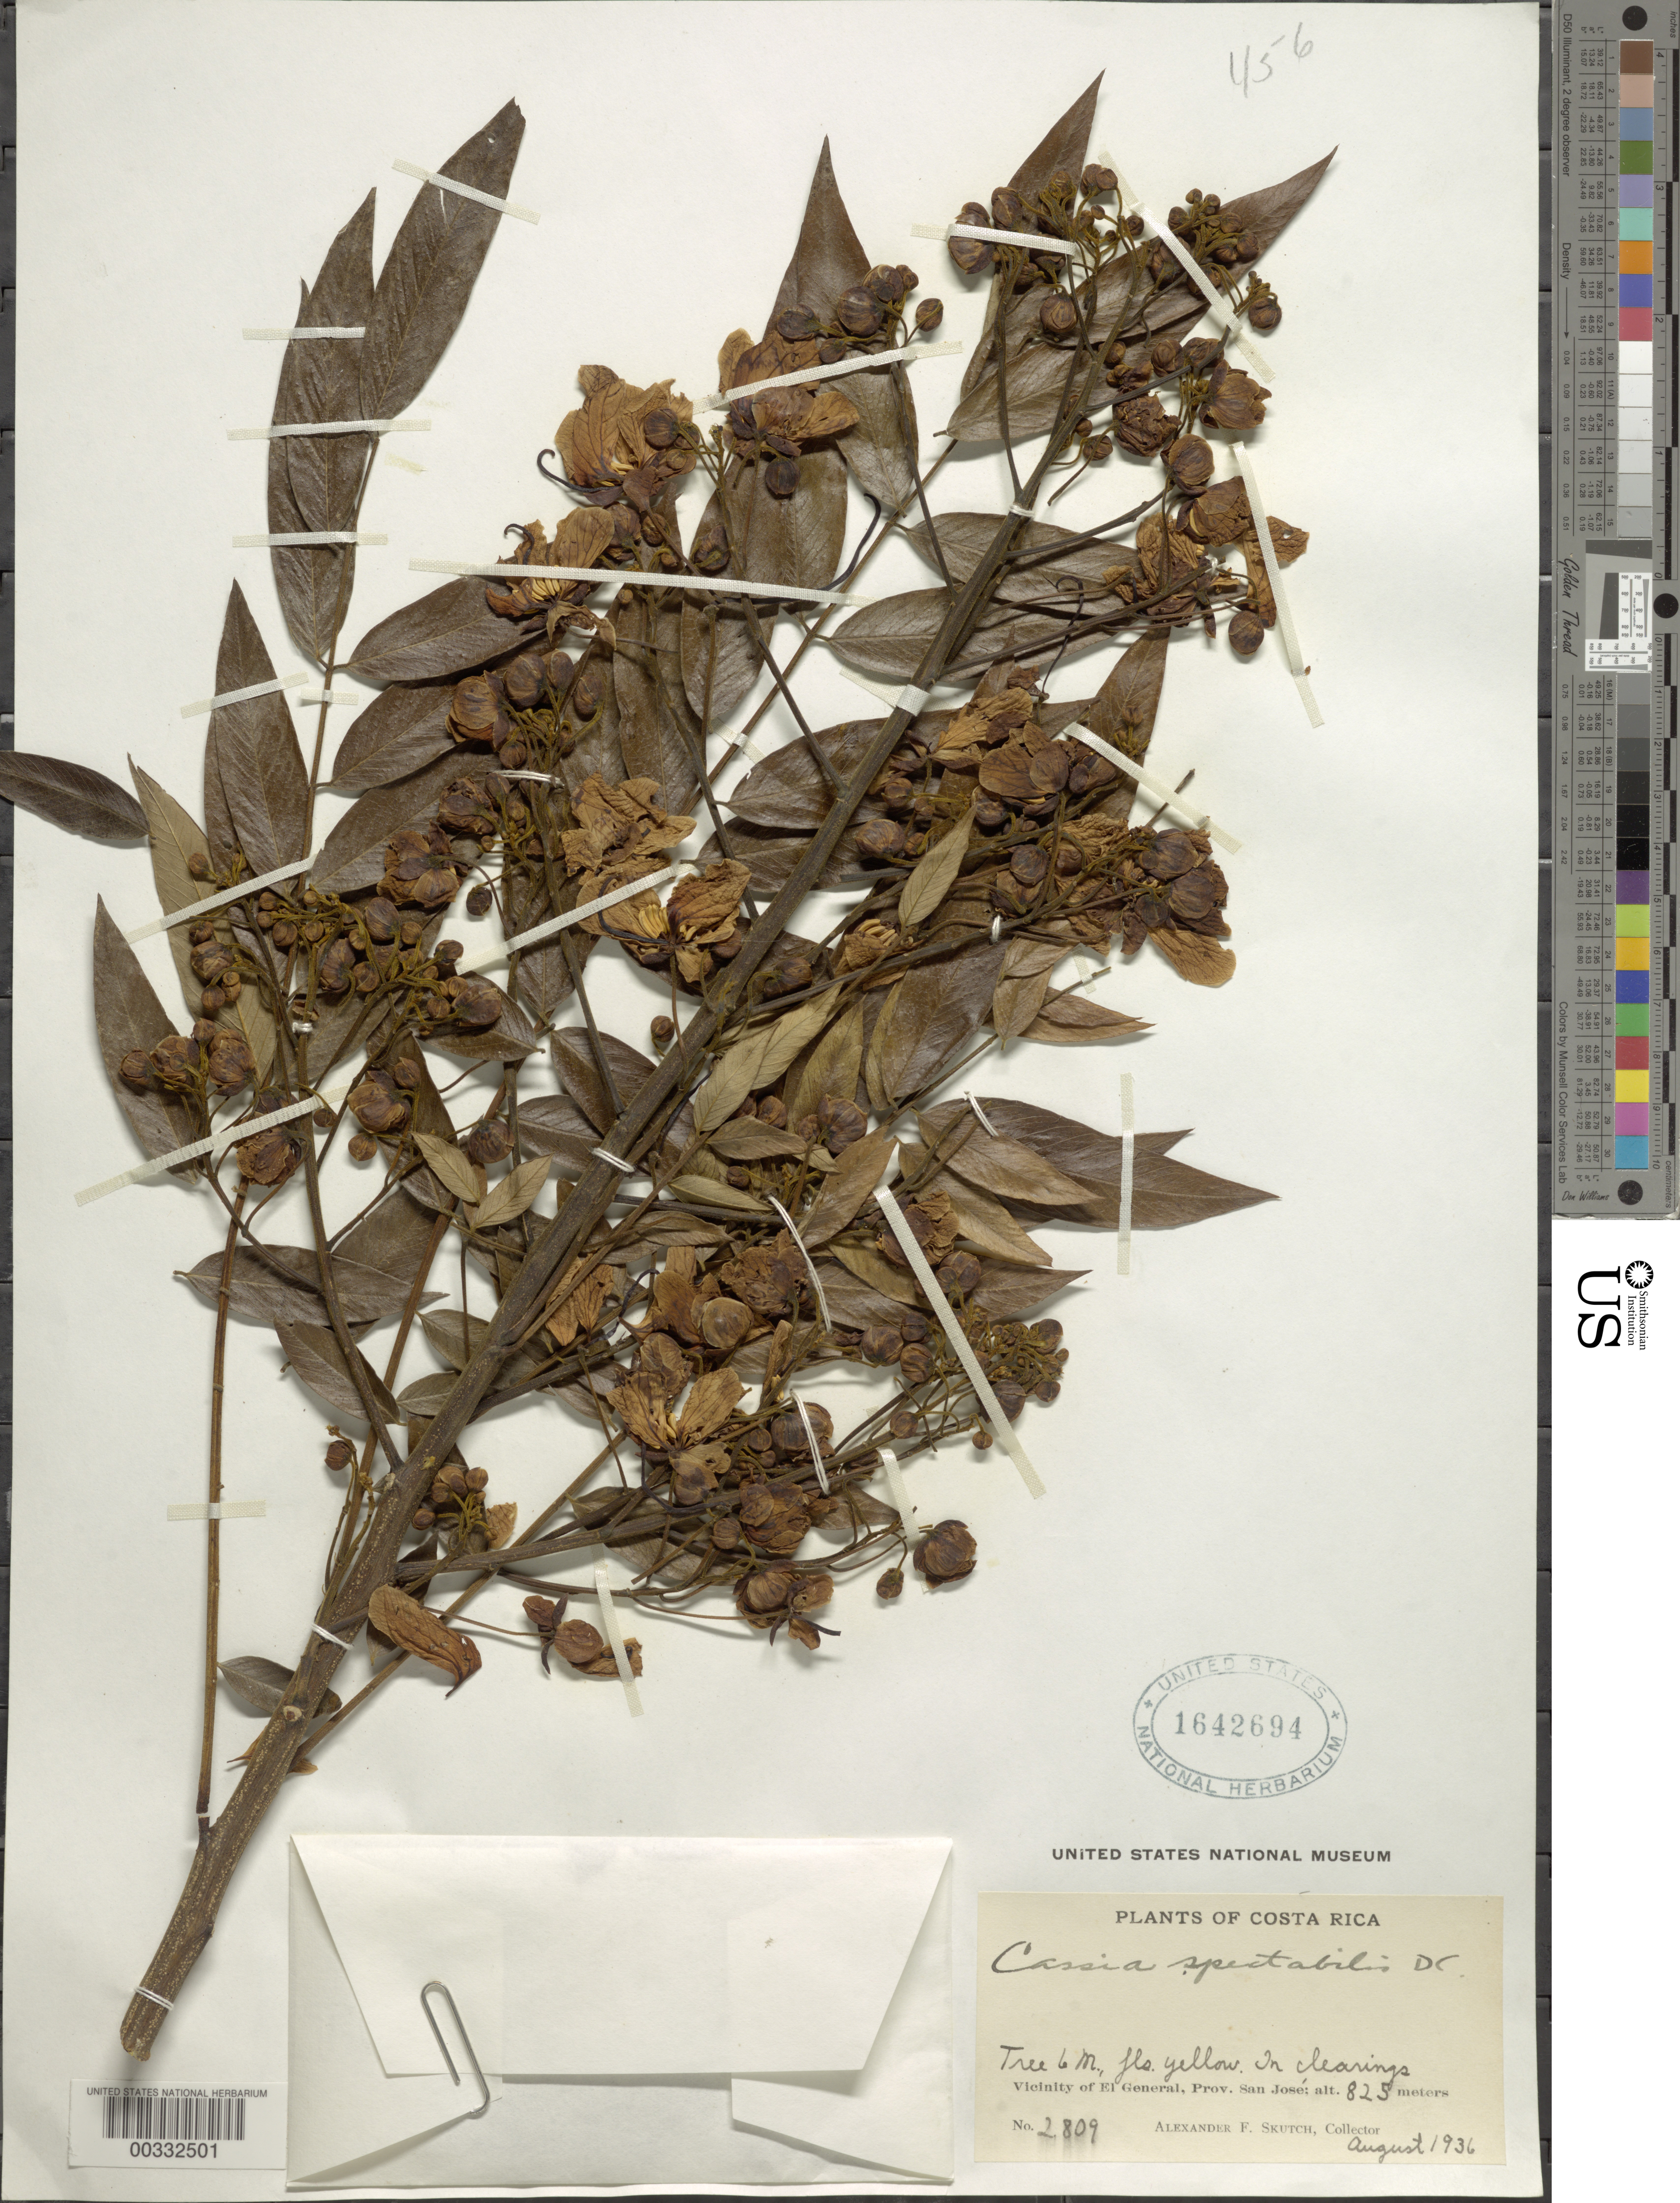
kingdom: Plantae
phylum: Tracheophyta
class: Magnoliopsida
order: Fabales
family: Fabaceae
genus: Senna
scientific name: Senna spectabilis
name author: (DC.) H.S. Irwin & Barneby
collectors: A. F. Skutch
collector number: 2809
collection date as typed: Aug 1936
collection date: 1936-08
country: Costa Rica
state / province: San José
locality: Vicinity of el general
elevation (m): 825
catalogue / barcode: US 1642694